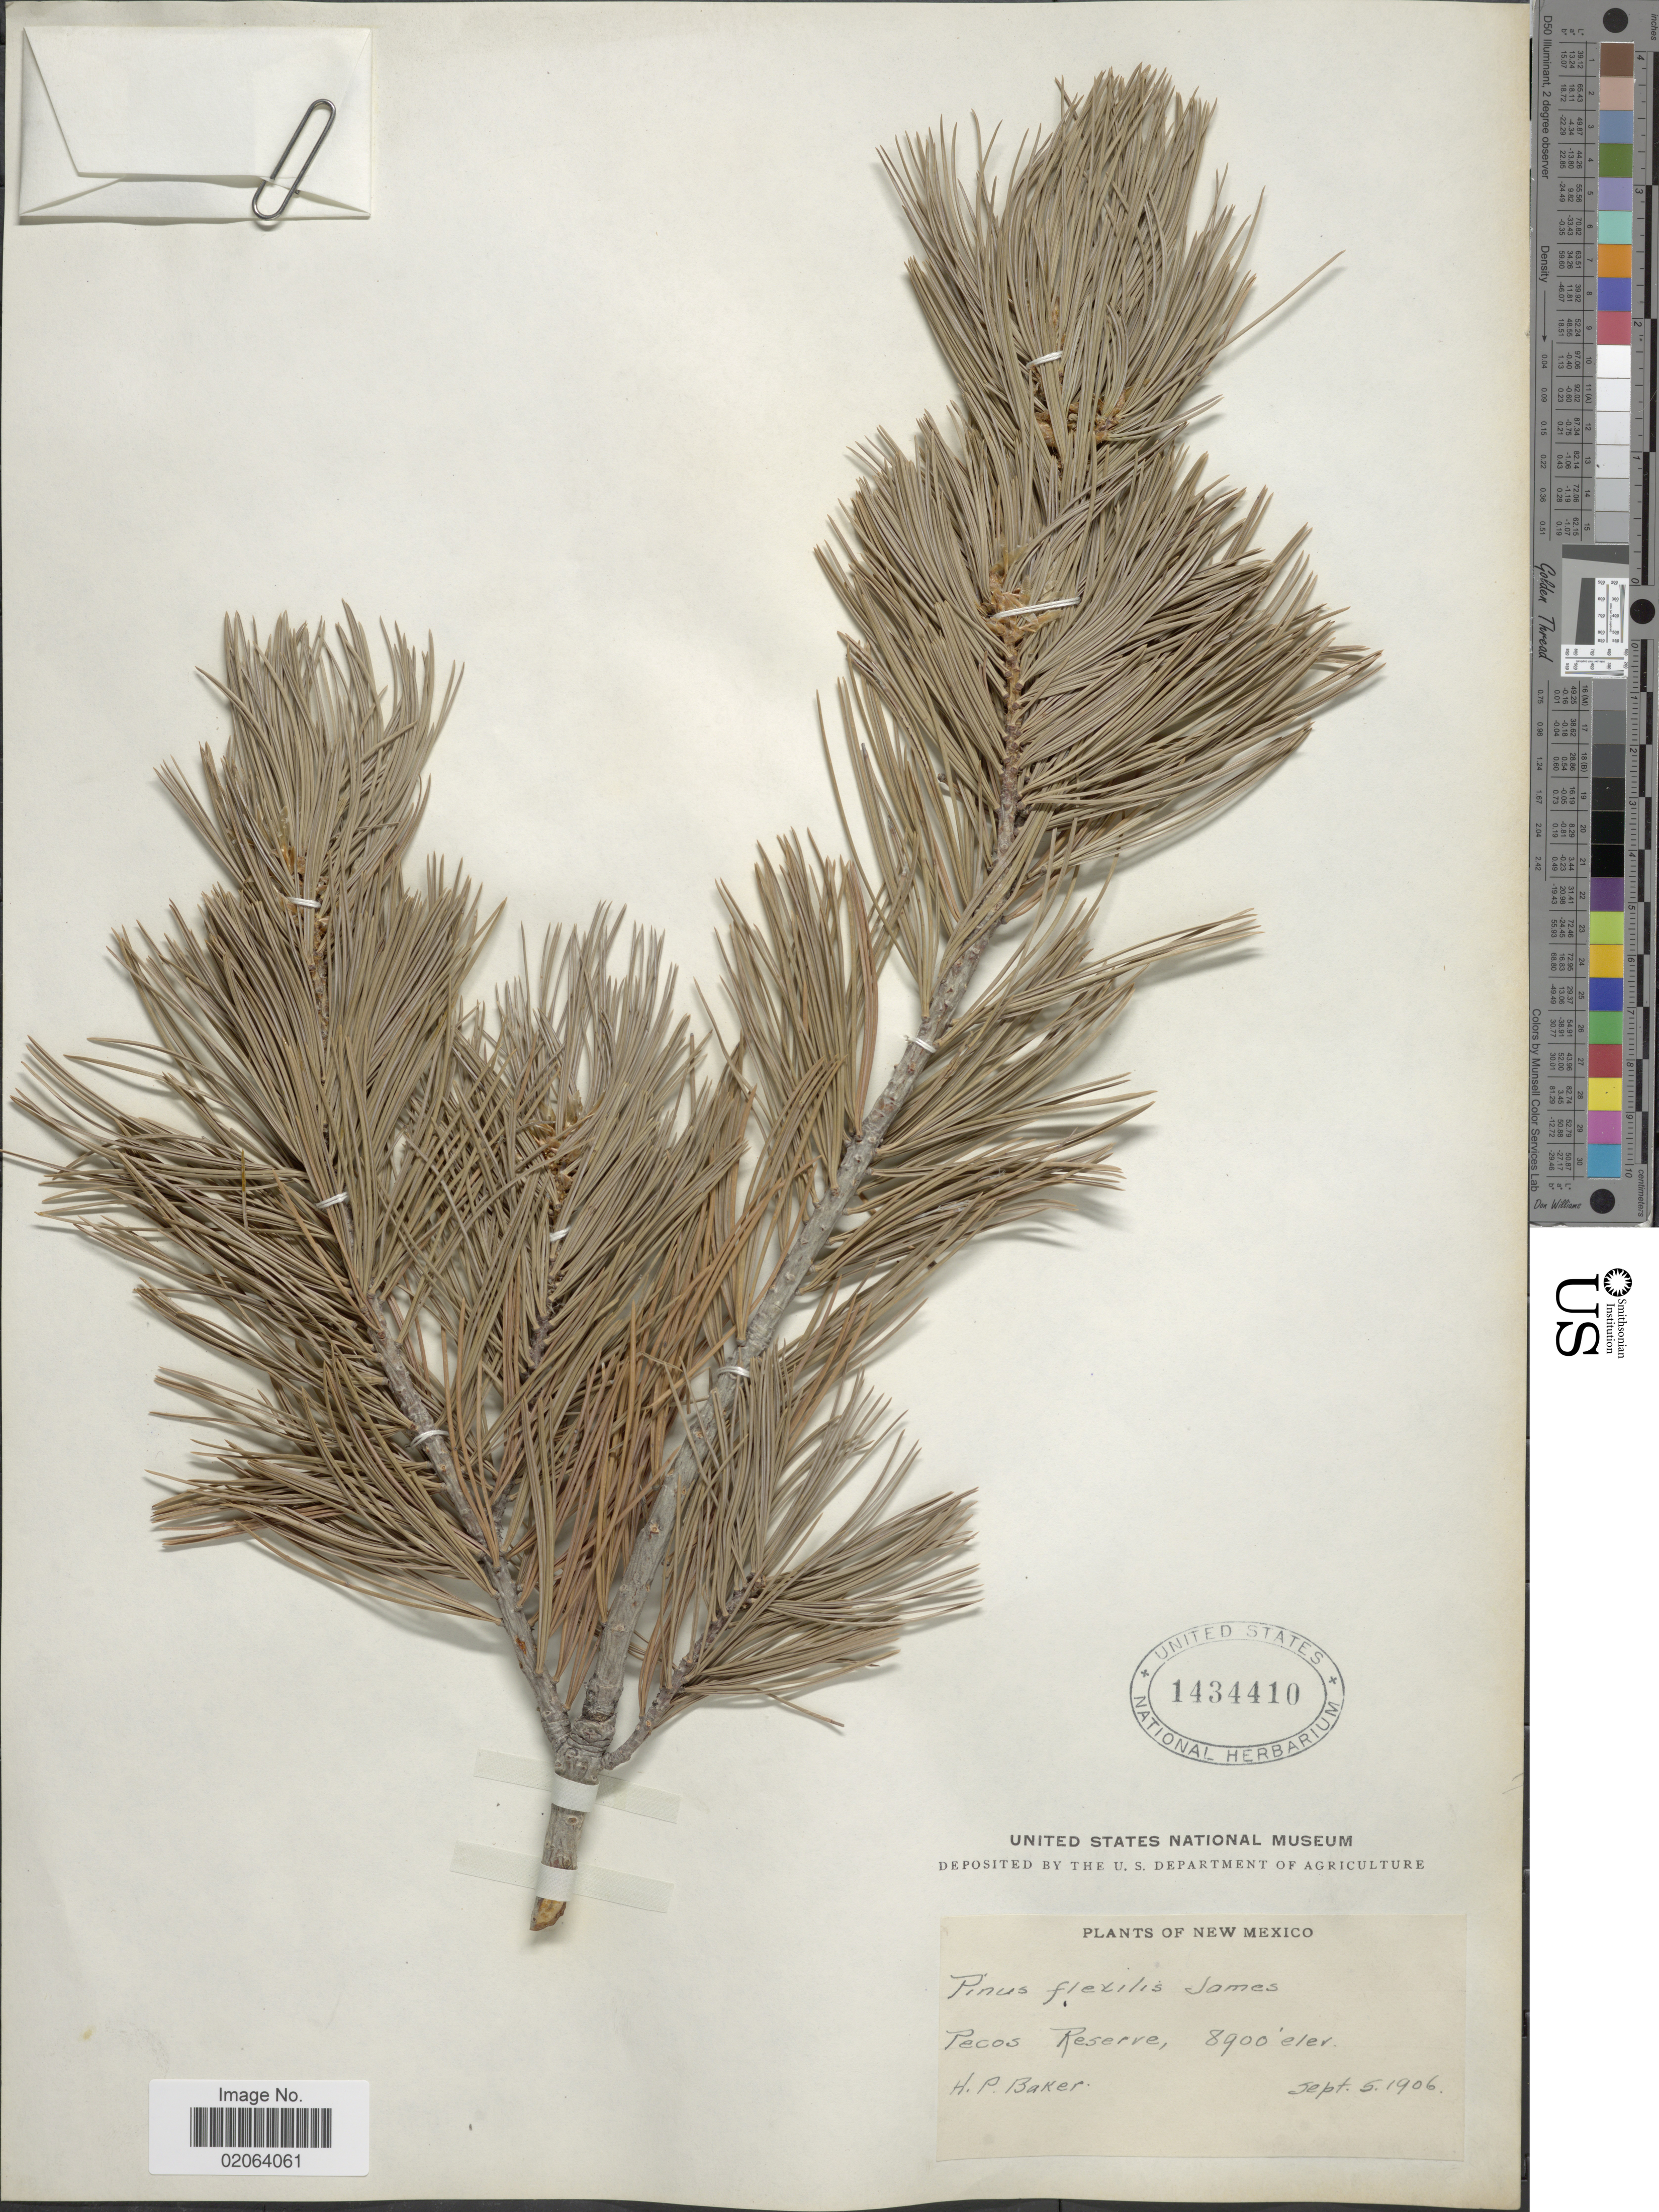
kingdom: Plantae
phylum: Tracheophyta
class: Pinopsida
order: Pinales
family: Pinaceae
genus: Pinus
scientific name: Pinus flexilis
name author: E. James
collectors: H. P. Baker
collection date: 1906-09-05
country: United States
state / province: New Mexico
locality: Pecos Reserve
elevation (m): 2713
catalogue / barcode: US 1434410